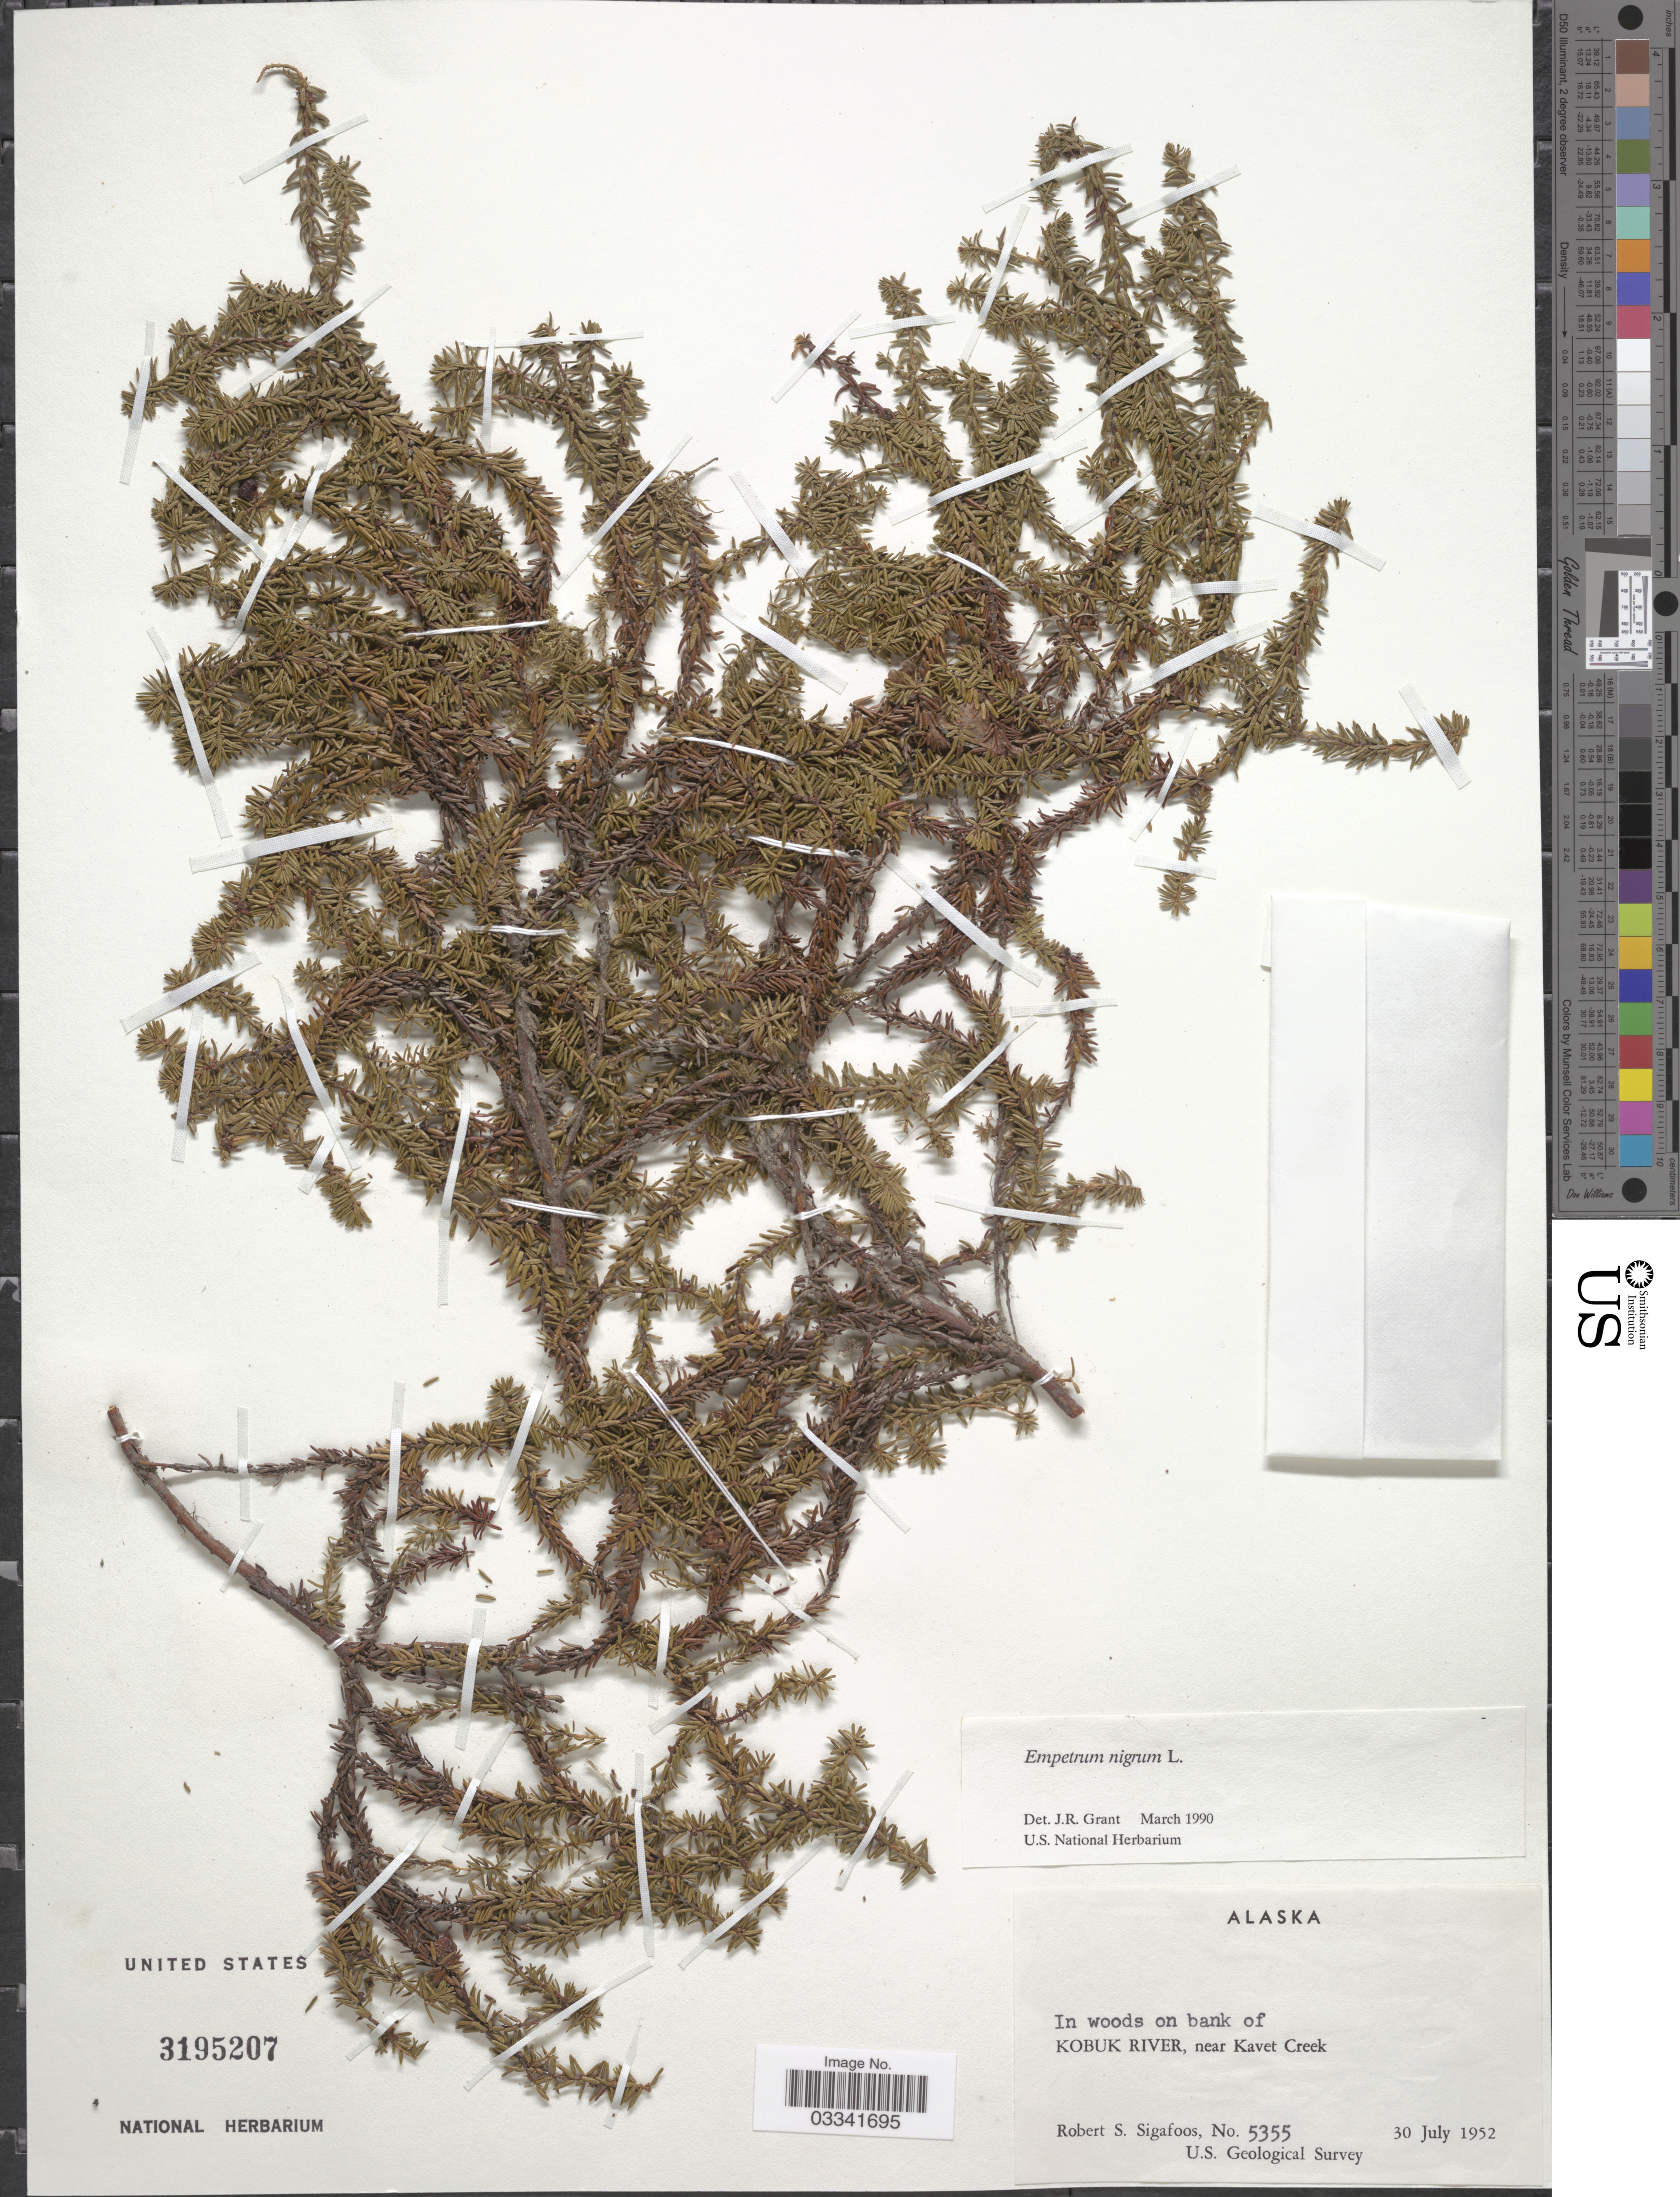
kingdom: Plantae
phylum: Tracheophyta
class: Magnoliopsida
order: Ericales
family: Ericaceae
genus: Empetrum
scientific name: Empetrum nigrum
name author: L.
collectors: R. Sigafoos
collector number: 5355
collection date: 1952-07-30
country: United States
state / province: Alaska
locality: In woods on bank of Kobuk River, near Kavet Creek.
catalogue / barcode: US 3195207